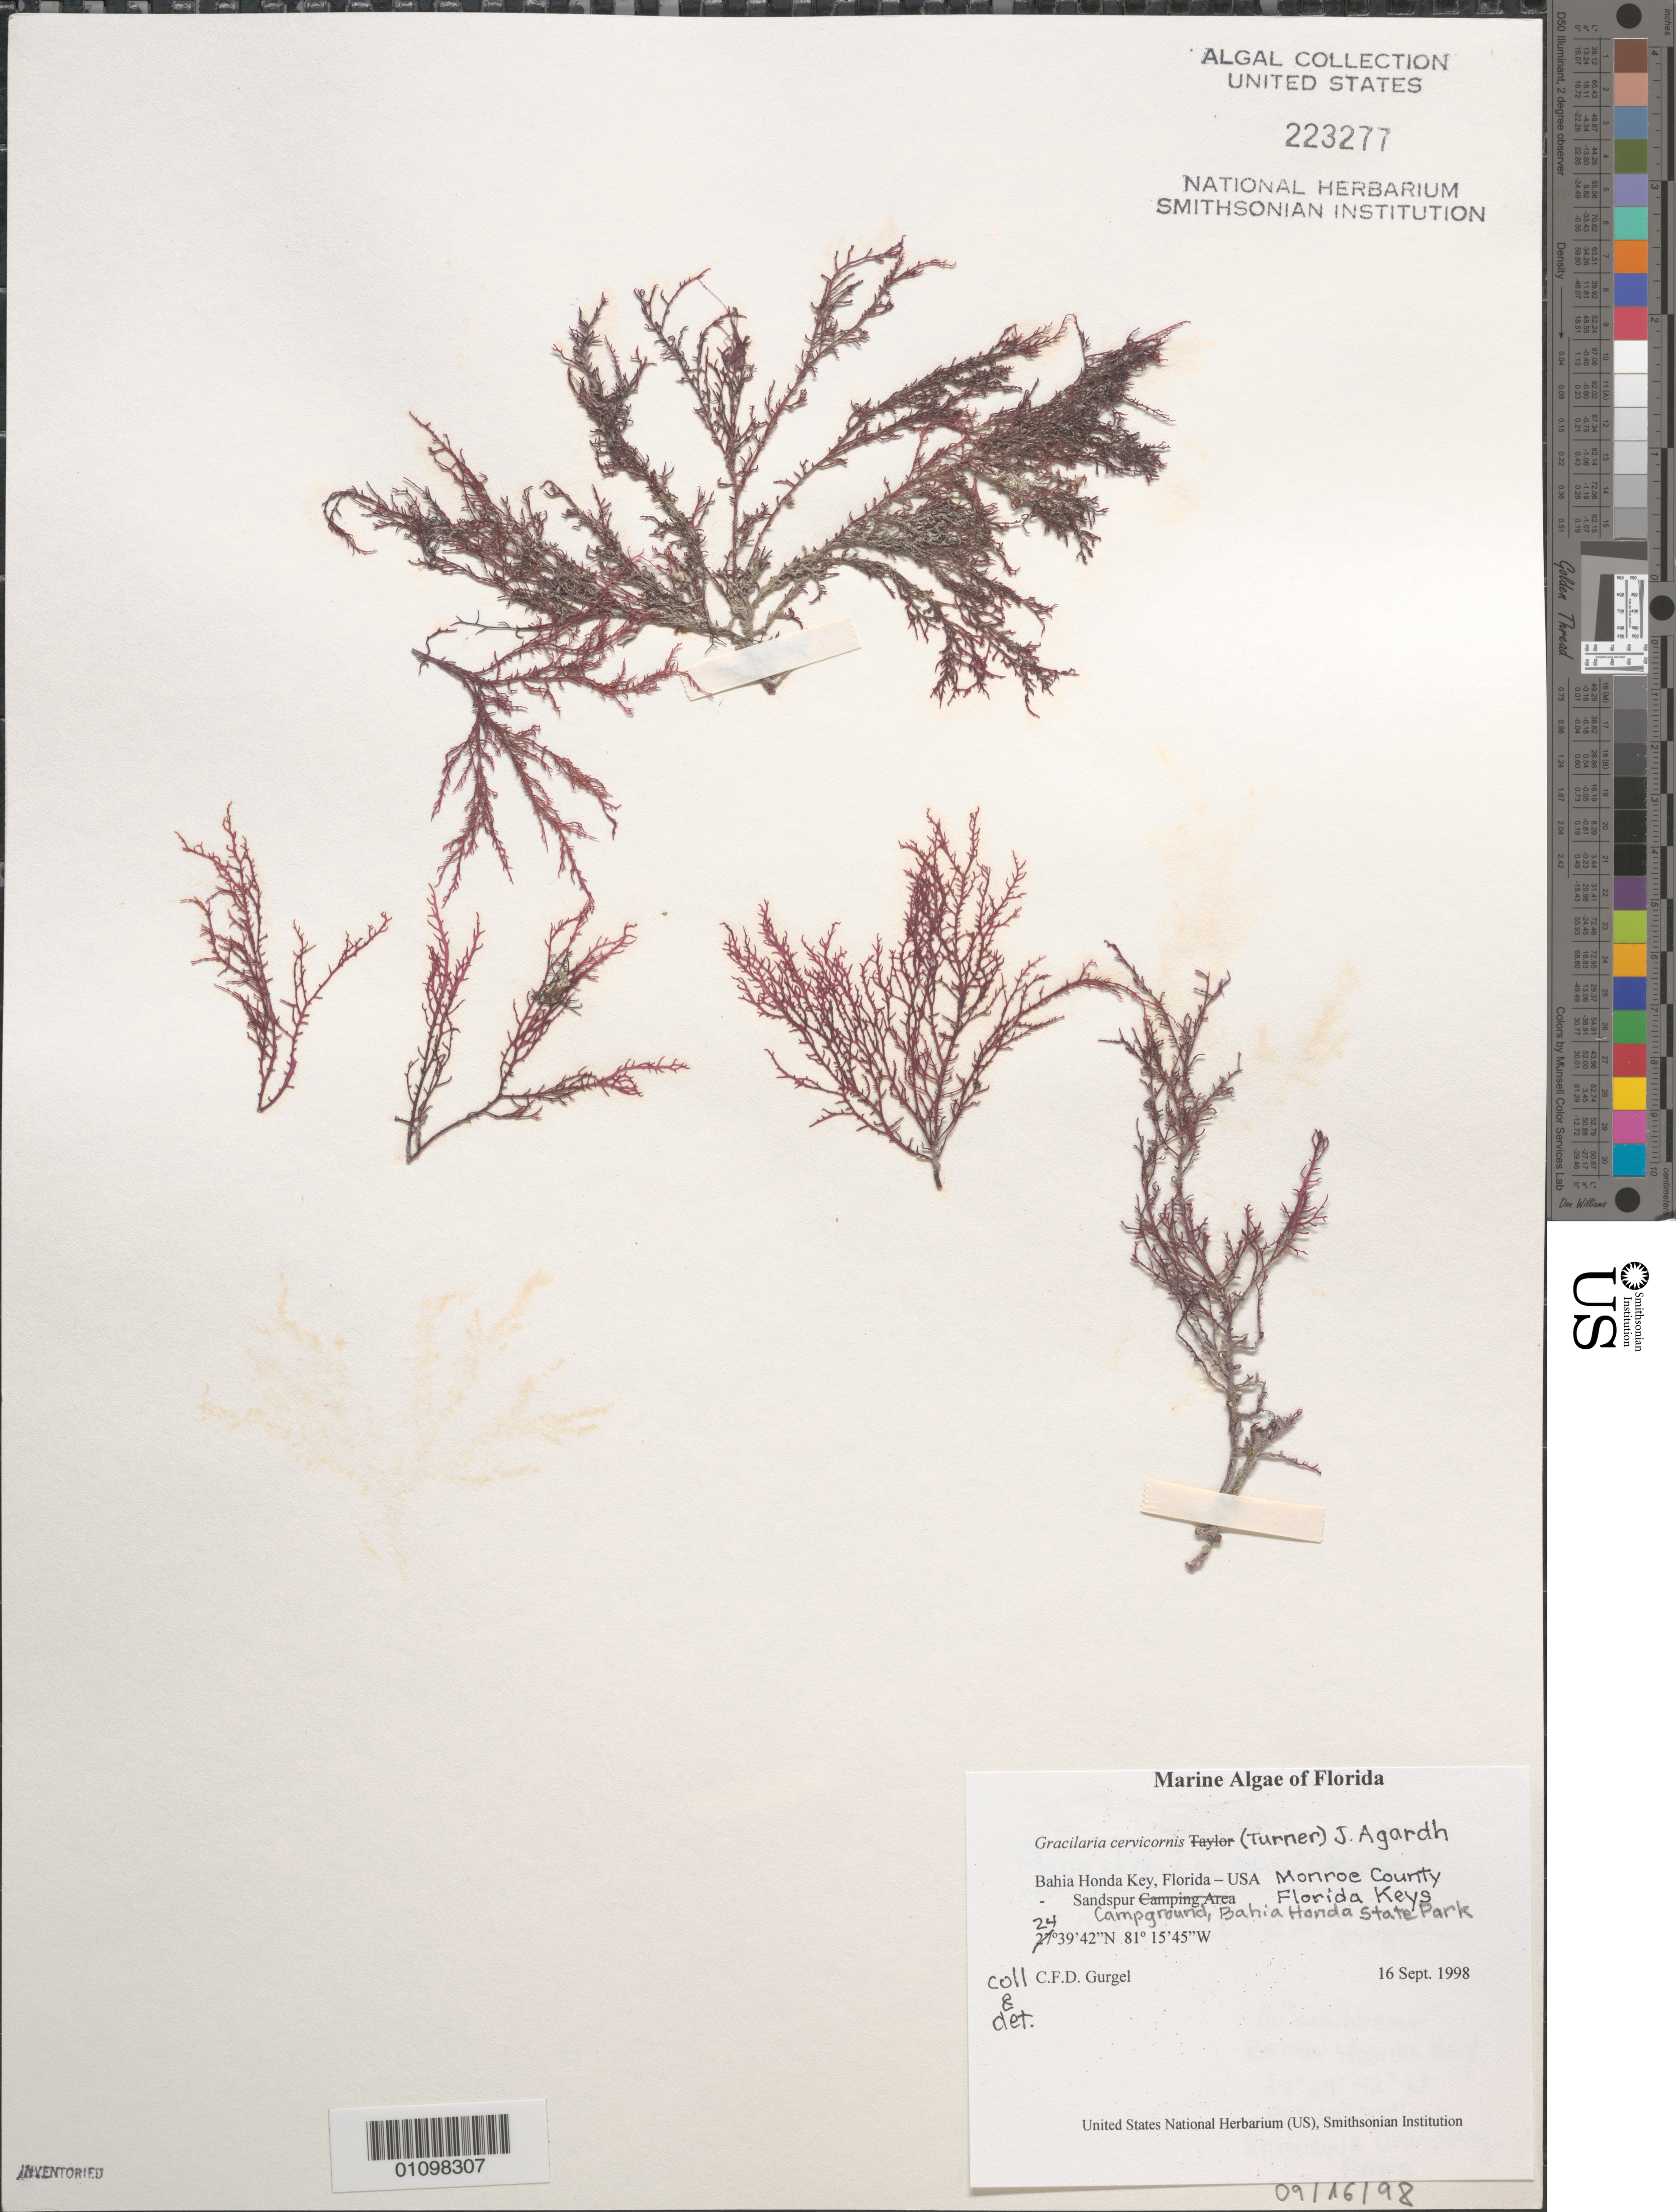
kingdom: Plantae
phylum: Rhodophyta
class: Florideophyceae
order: Gracilariales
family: Gracilariaceae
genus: Gracilaria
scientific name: Gracilaria cervicornis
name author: (Turner) J. Agardh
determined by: Gurgel, C. F. D.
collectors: C. Gurgel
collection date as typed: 16 Sep 1998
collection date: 1998-09-16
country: United States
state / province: Florida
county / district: Monroe County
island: Bahia Honda Key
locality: Sandspur Campground, Bahia Honda State Park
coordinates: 24 39'42"N, 81 15'45"W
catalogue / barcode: US 223277